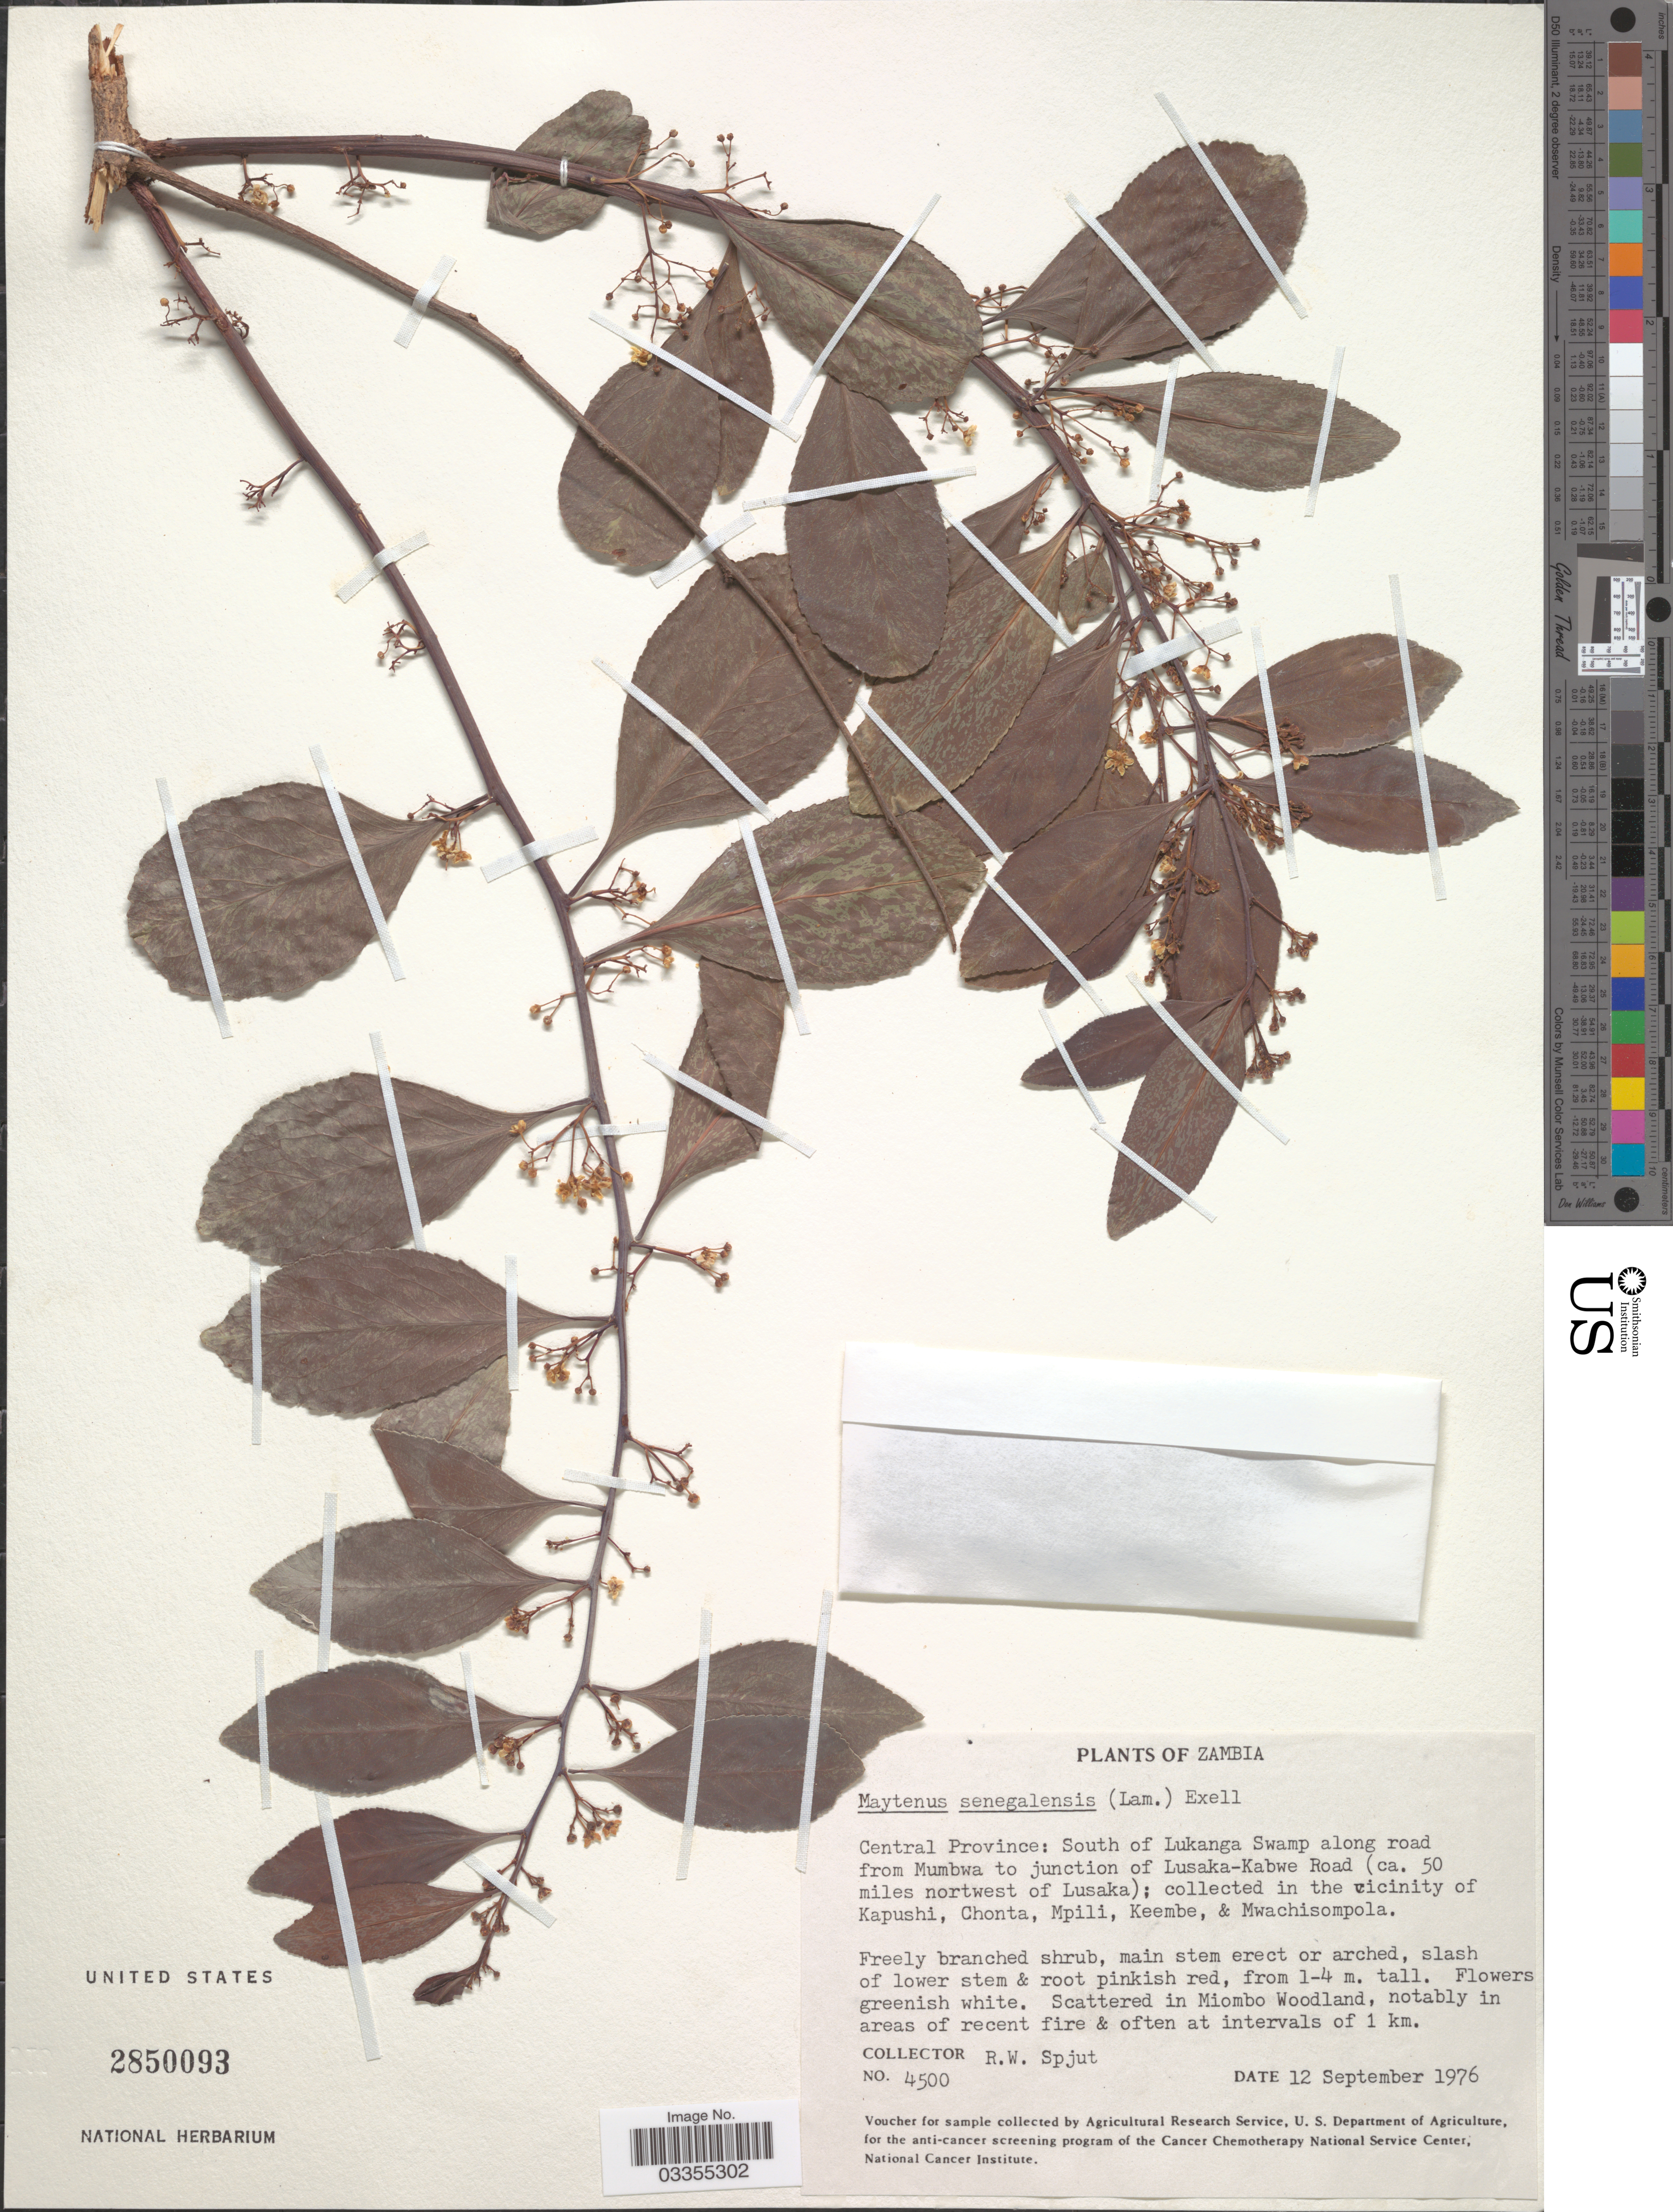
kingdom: Plantae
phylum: Tracheophyta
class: Magnoliopsida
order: Celastrales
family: Celastraceae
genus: Gymnosporia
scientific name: Gymnosporia senegalensis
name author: (Lam.) Loes.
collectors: R. Spjut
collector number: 4500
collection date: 1976-09-12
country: Zambia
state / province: Central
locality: South of Lukanga Swamp along road from Mumbwa to junction of Lusaka-Kabwe Road (ca. 50 miles northwest of Lusaka); in the vicinity of Kapushi, Chonta, Mpili, Keembe & Mwachisompola.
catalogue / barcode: US 2850093